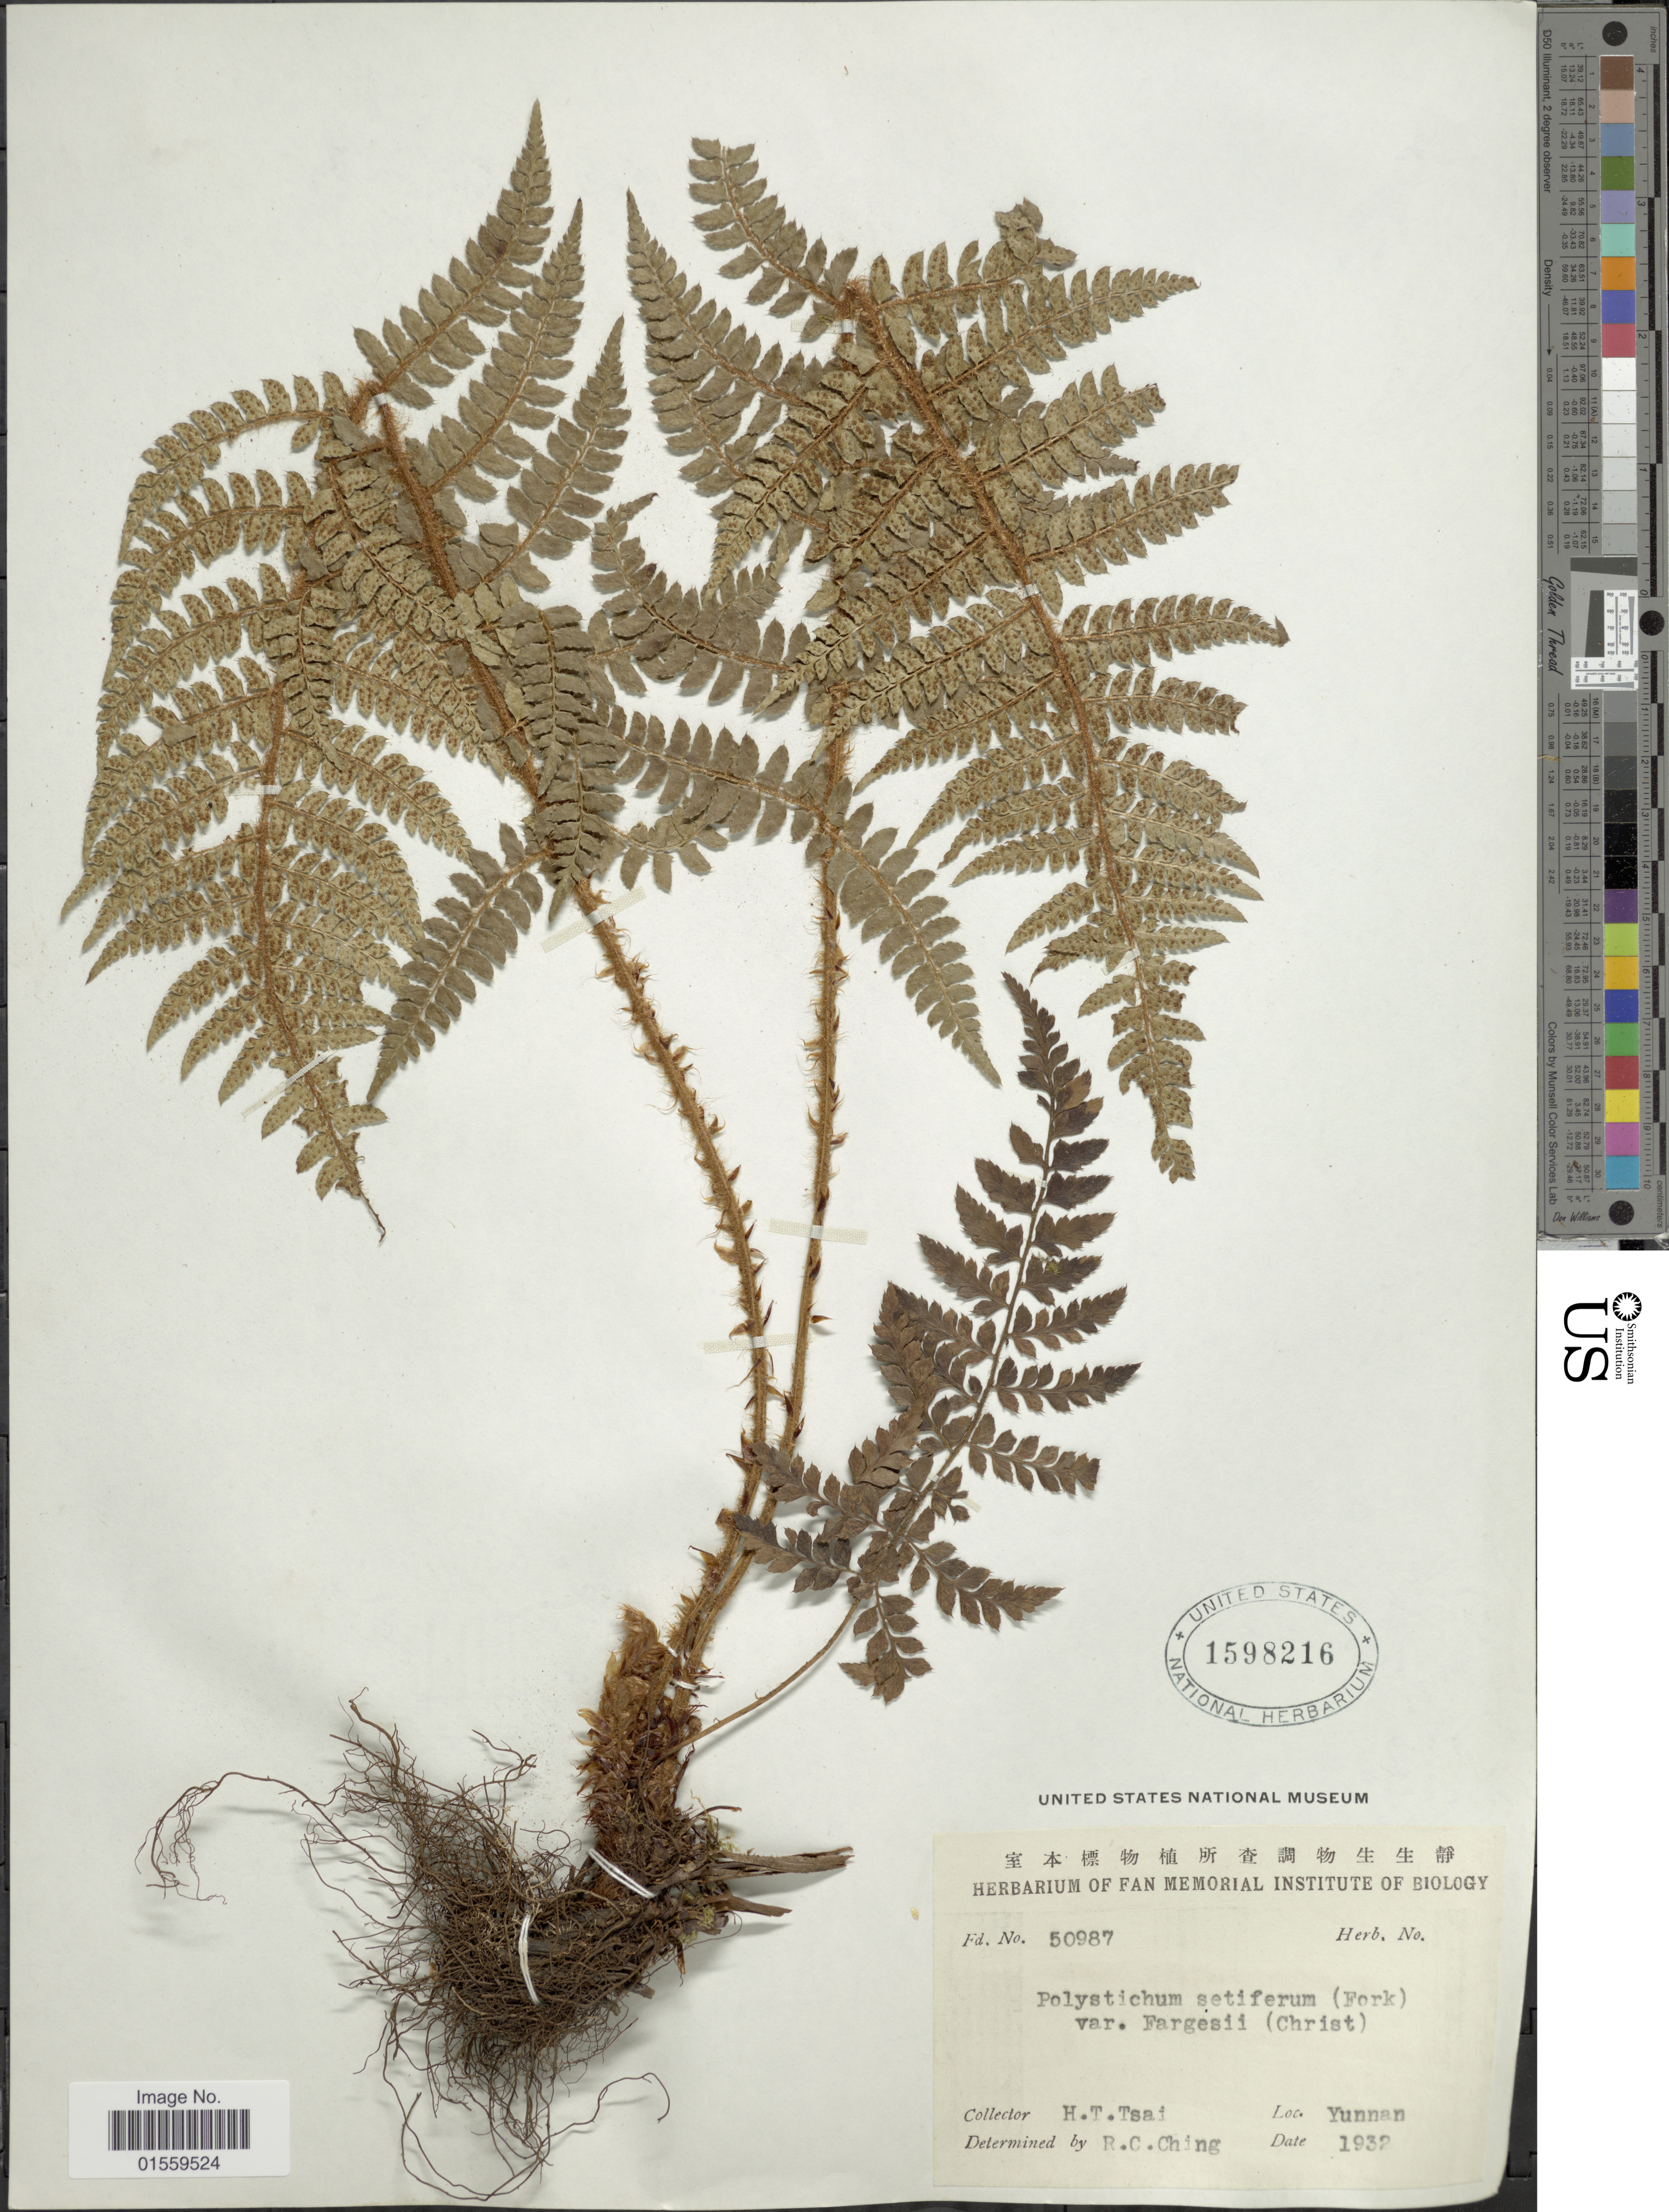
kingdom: Plantae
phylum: Tracheophyta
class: Polypodiopsida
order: Polypodiales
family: Dryopteridaceae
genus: Polystichum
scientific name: Polystichum setiferum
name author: (Forssk.) Moore ex Woynar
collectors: H. Tsai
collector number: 50987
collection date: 1932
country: China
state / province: Yunnan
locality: Yunnan.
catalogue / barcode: US 1598216